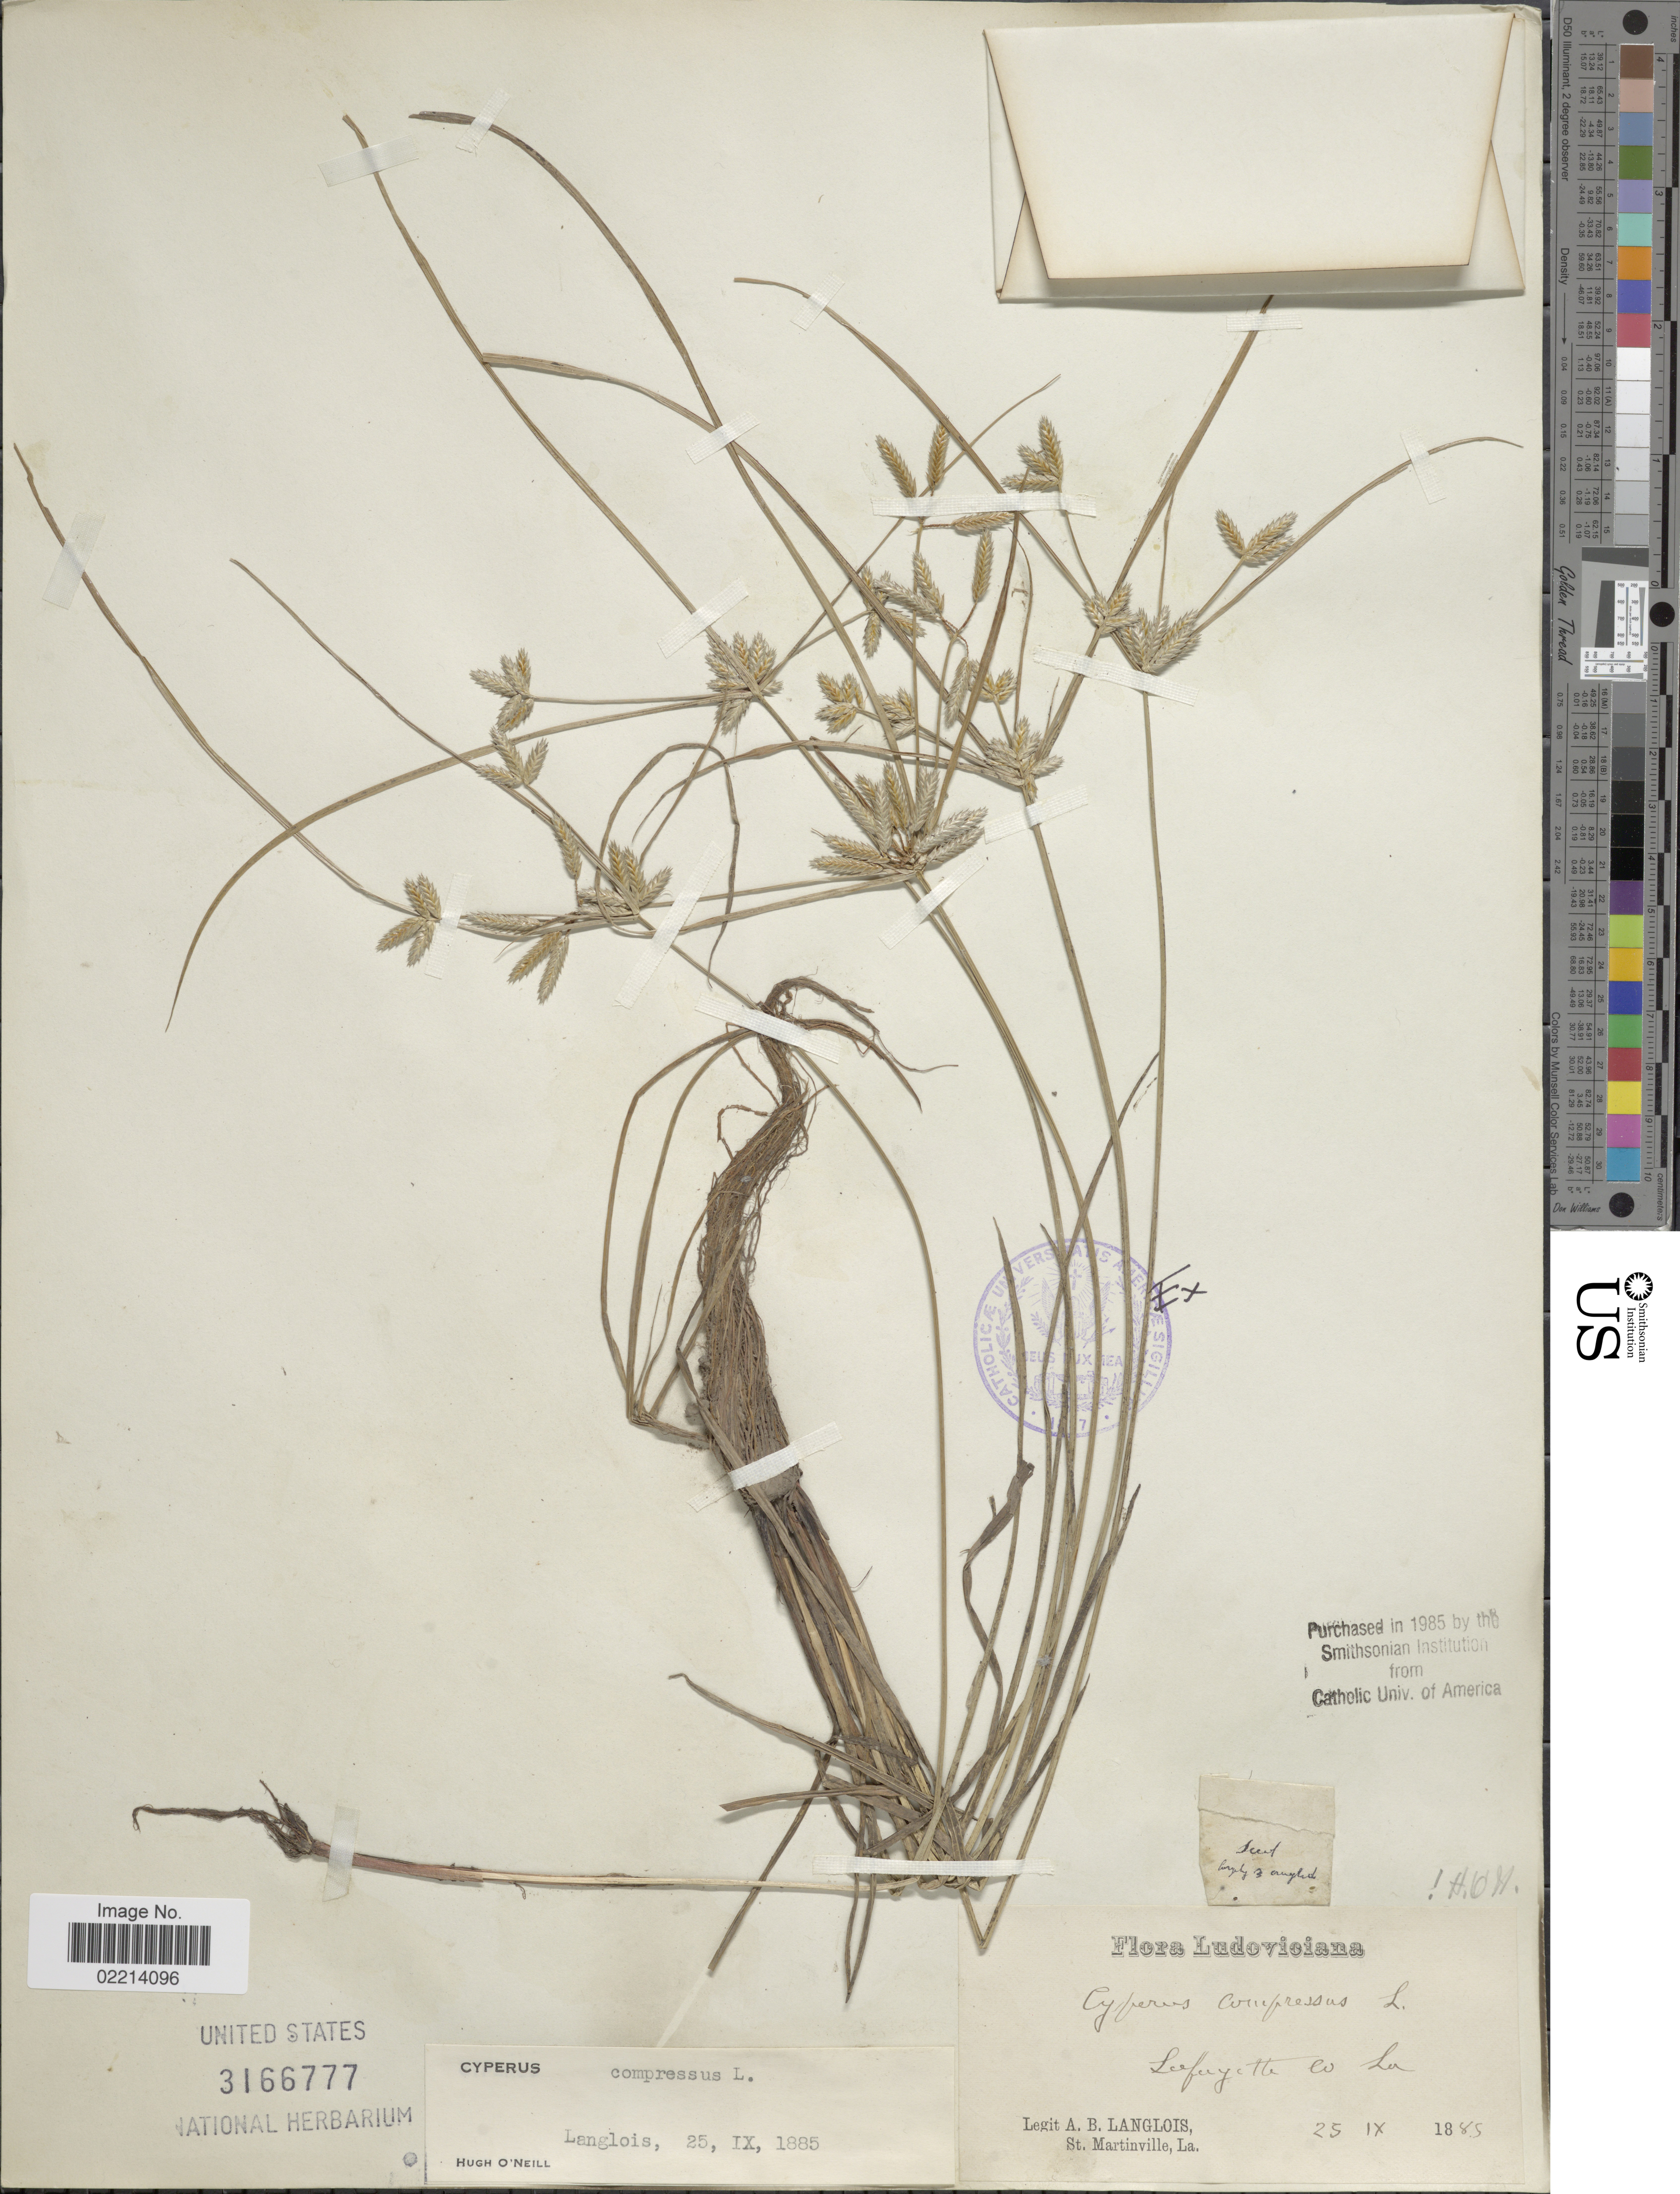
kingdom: Plantae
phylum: Tracheophyta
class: Liliopsida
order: Poales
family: Cyperaceae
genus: Cyperus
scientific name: Cyperus compressus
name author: L.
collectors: A. Langlois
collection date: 1885-09-25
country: United States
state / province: Louisiana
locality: Lafayette Co.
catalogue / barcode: US 3166777